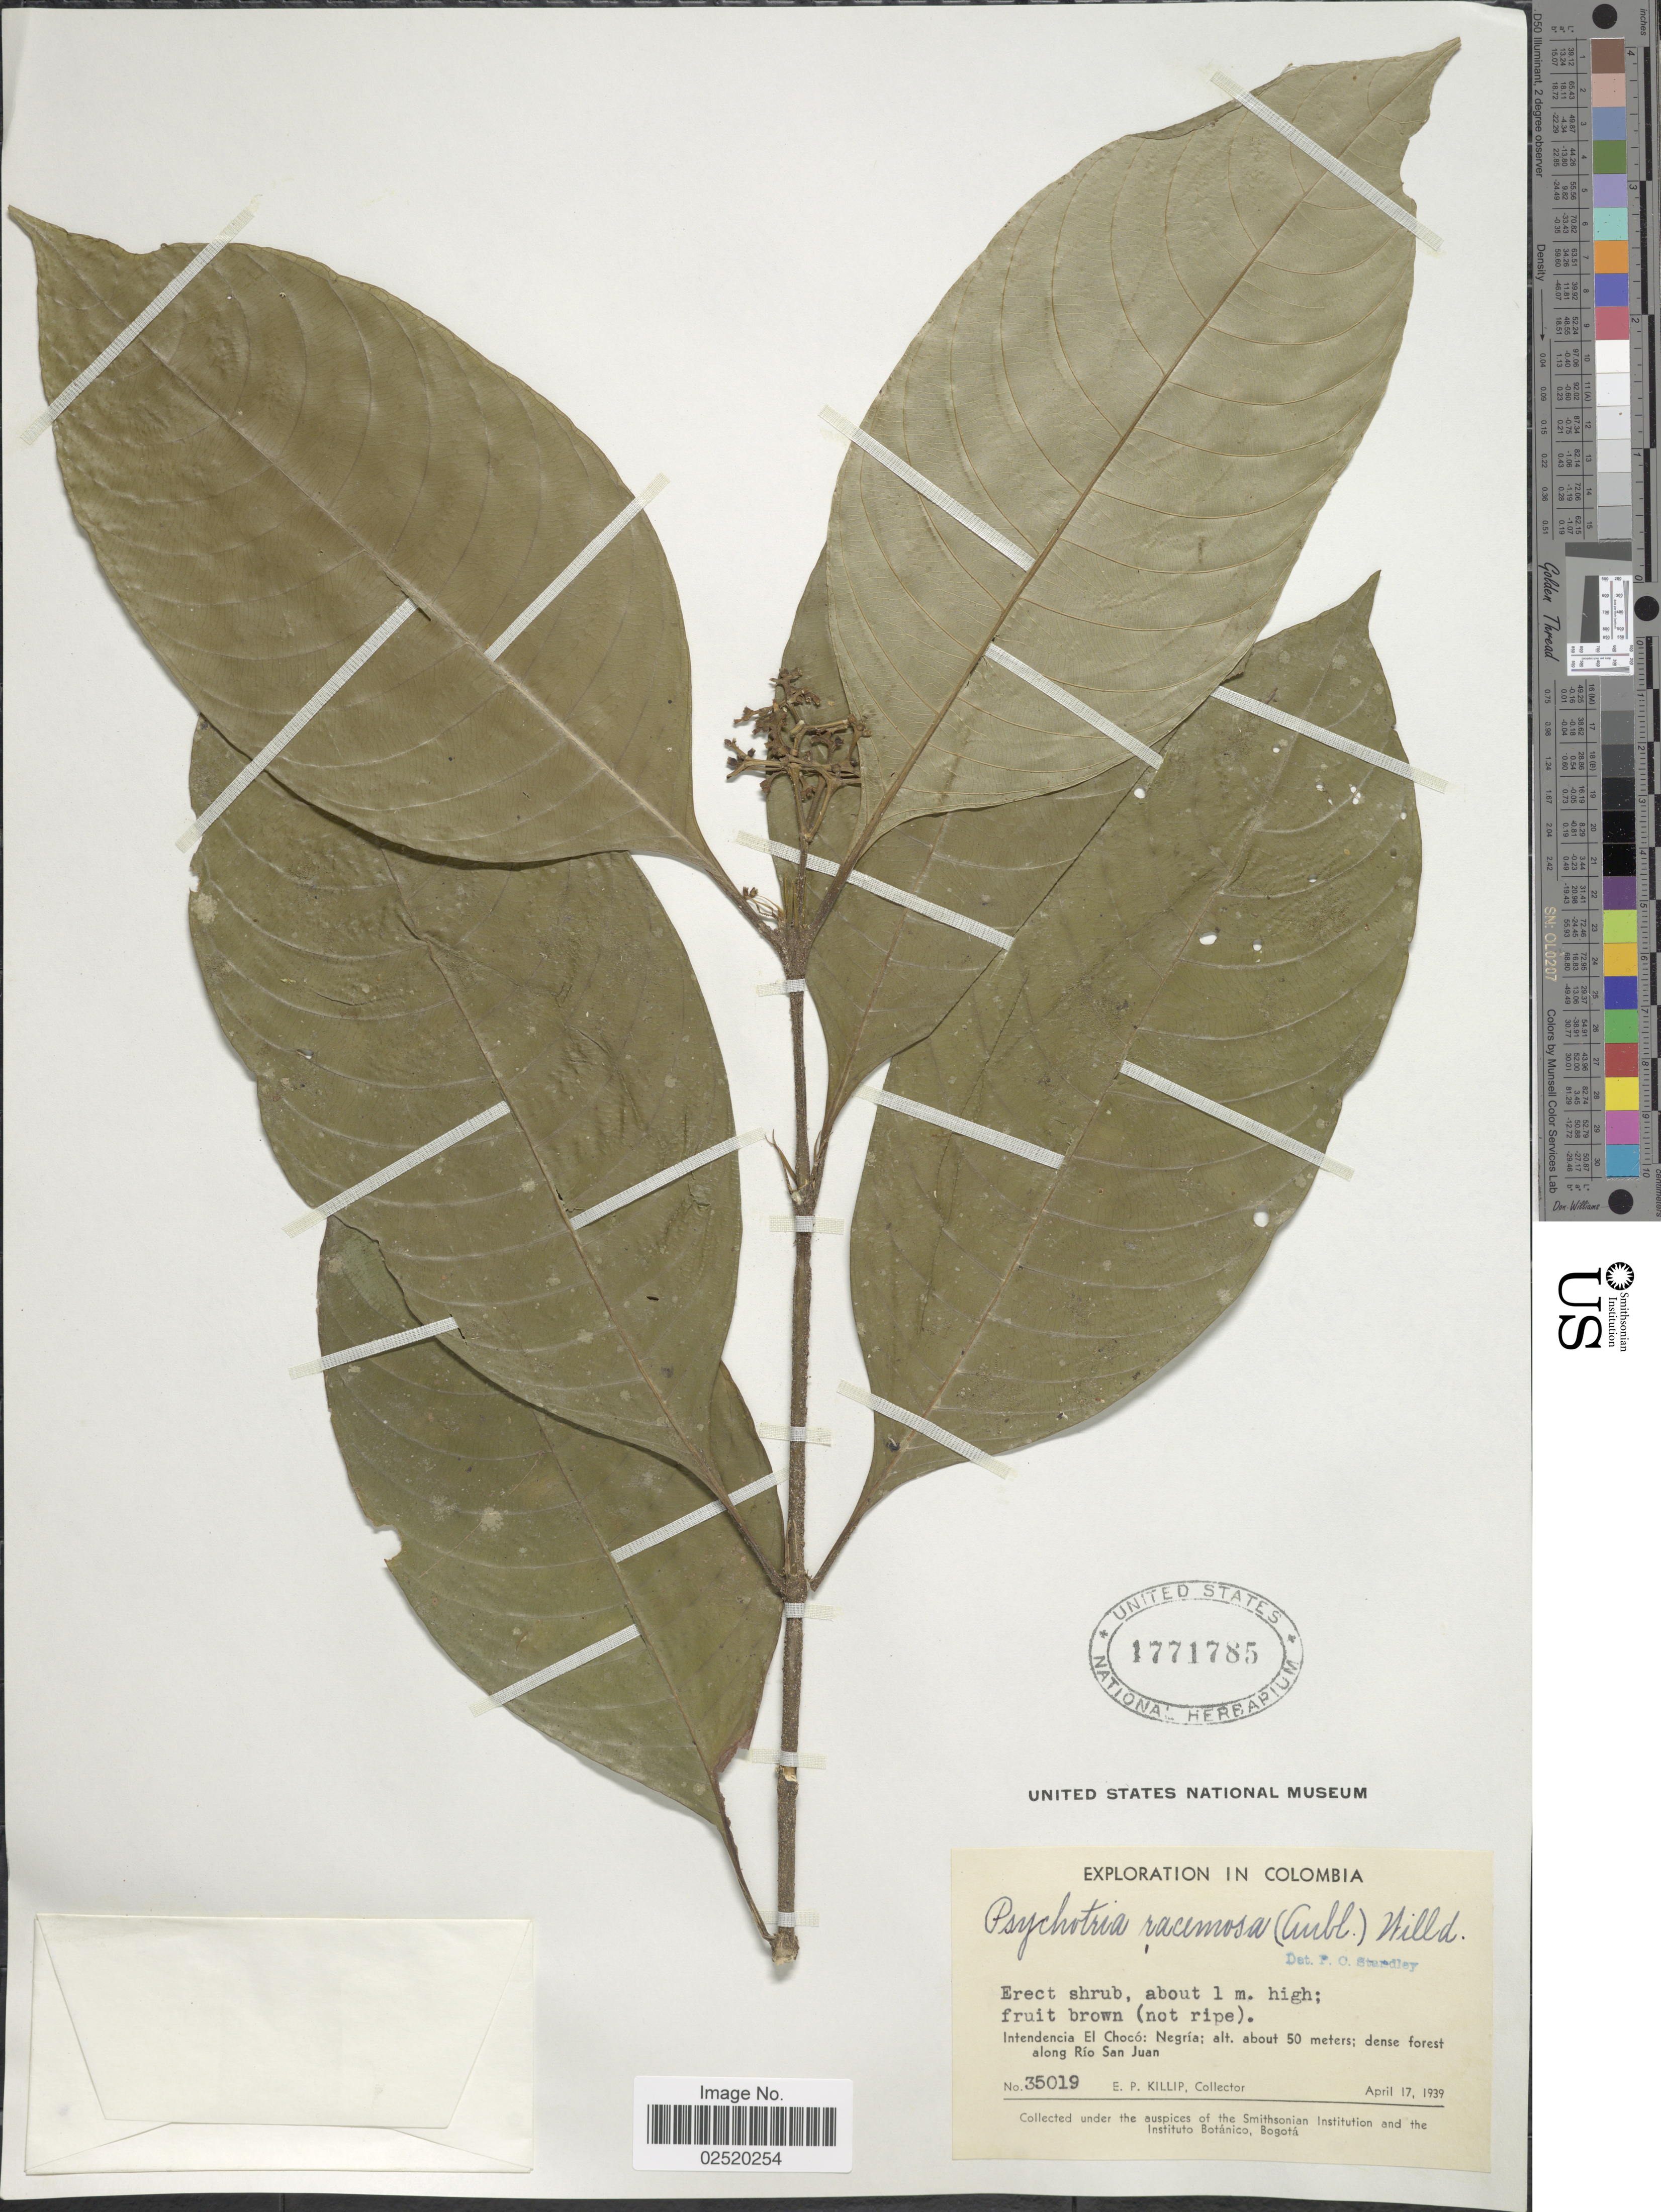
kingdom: Plantae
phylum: Tracheophyta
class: Magnoliopsida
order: Gentianales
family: Rubiaceae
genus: Psychotria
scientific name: Psychotria racemosa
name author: Rich.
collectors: E. P. Killip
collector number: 35019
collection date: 1939-04-17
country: Colombia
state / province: Chocó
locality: Intendencia del Choco: Negria, along Rio San Juan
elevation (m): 50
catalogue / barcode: US 1771785